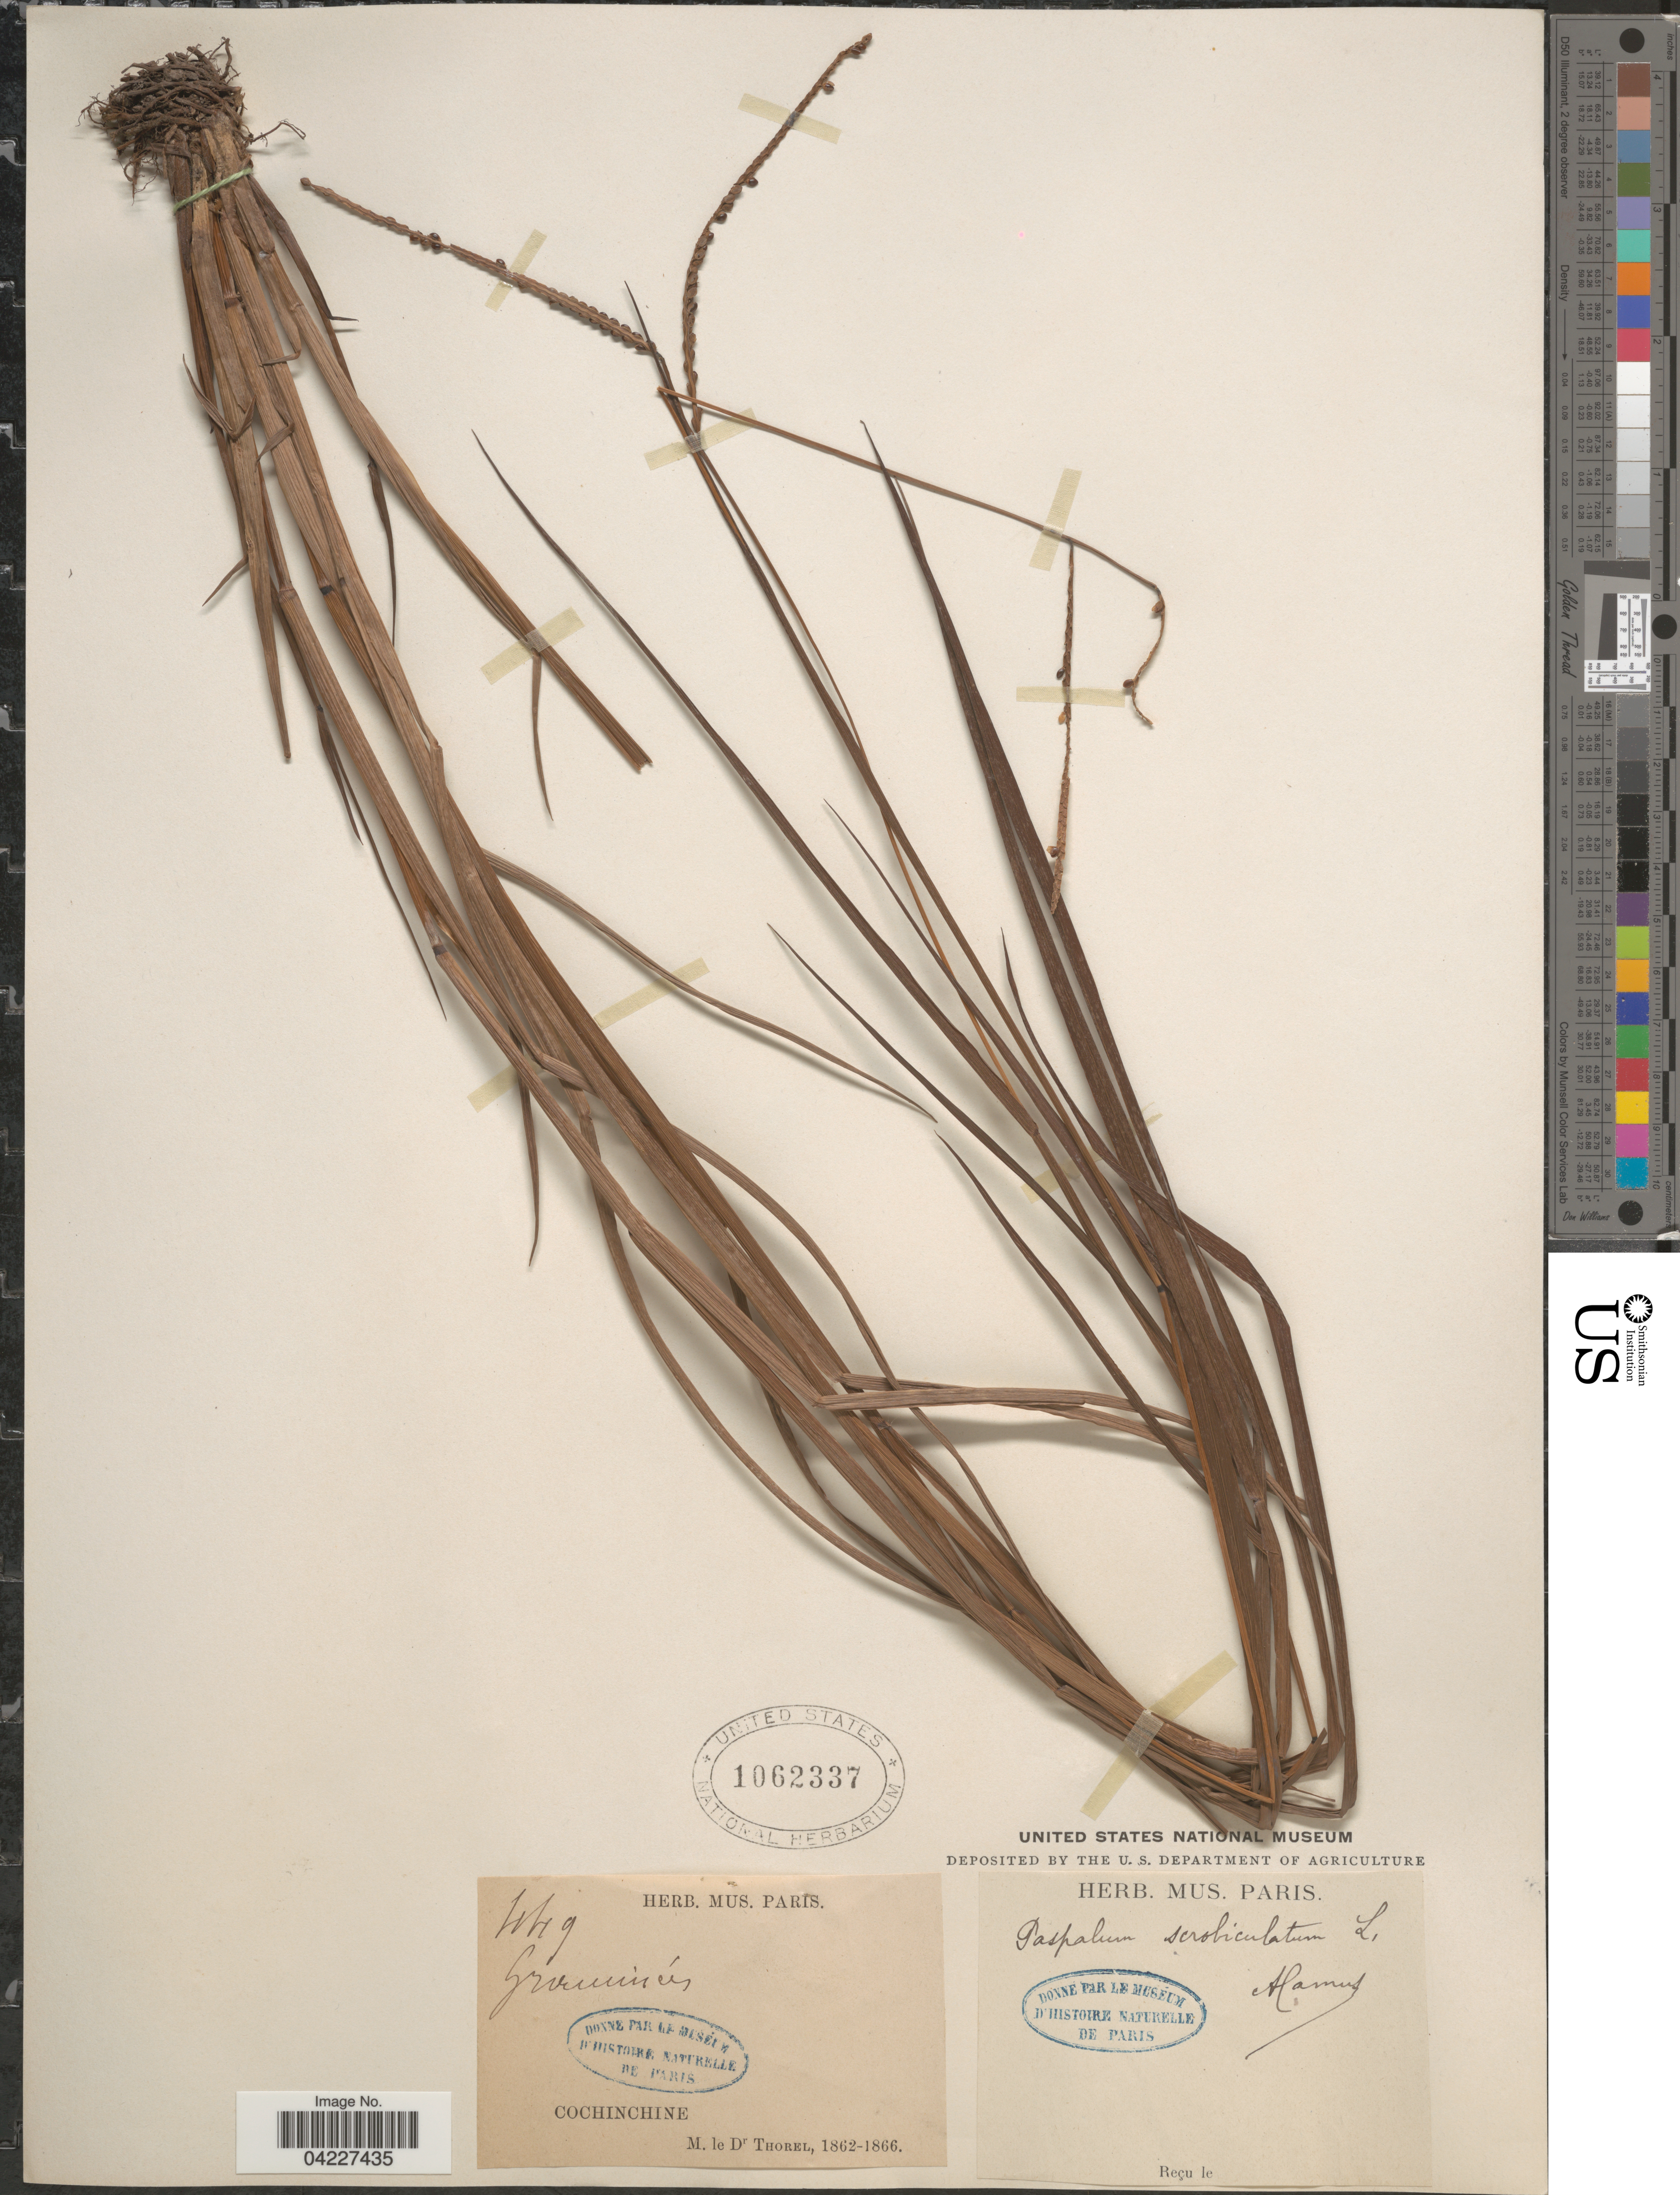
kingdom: Plantae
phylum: Tracheophyta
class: Liliopsida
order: Poales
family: Poaceae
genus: Paspalum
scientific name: Paspalum scrobiculatum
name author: L.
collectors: Thorel, M. "M. [=Monsieur] Thorel" DO NOT USE (error for C. Thorel)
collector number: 449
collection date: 1862/1866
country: Vietnam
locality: Cochinchine.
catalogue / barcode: US 1062337